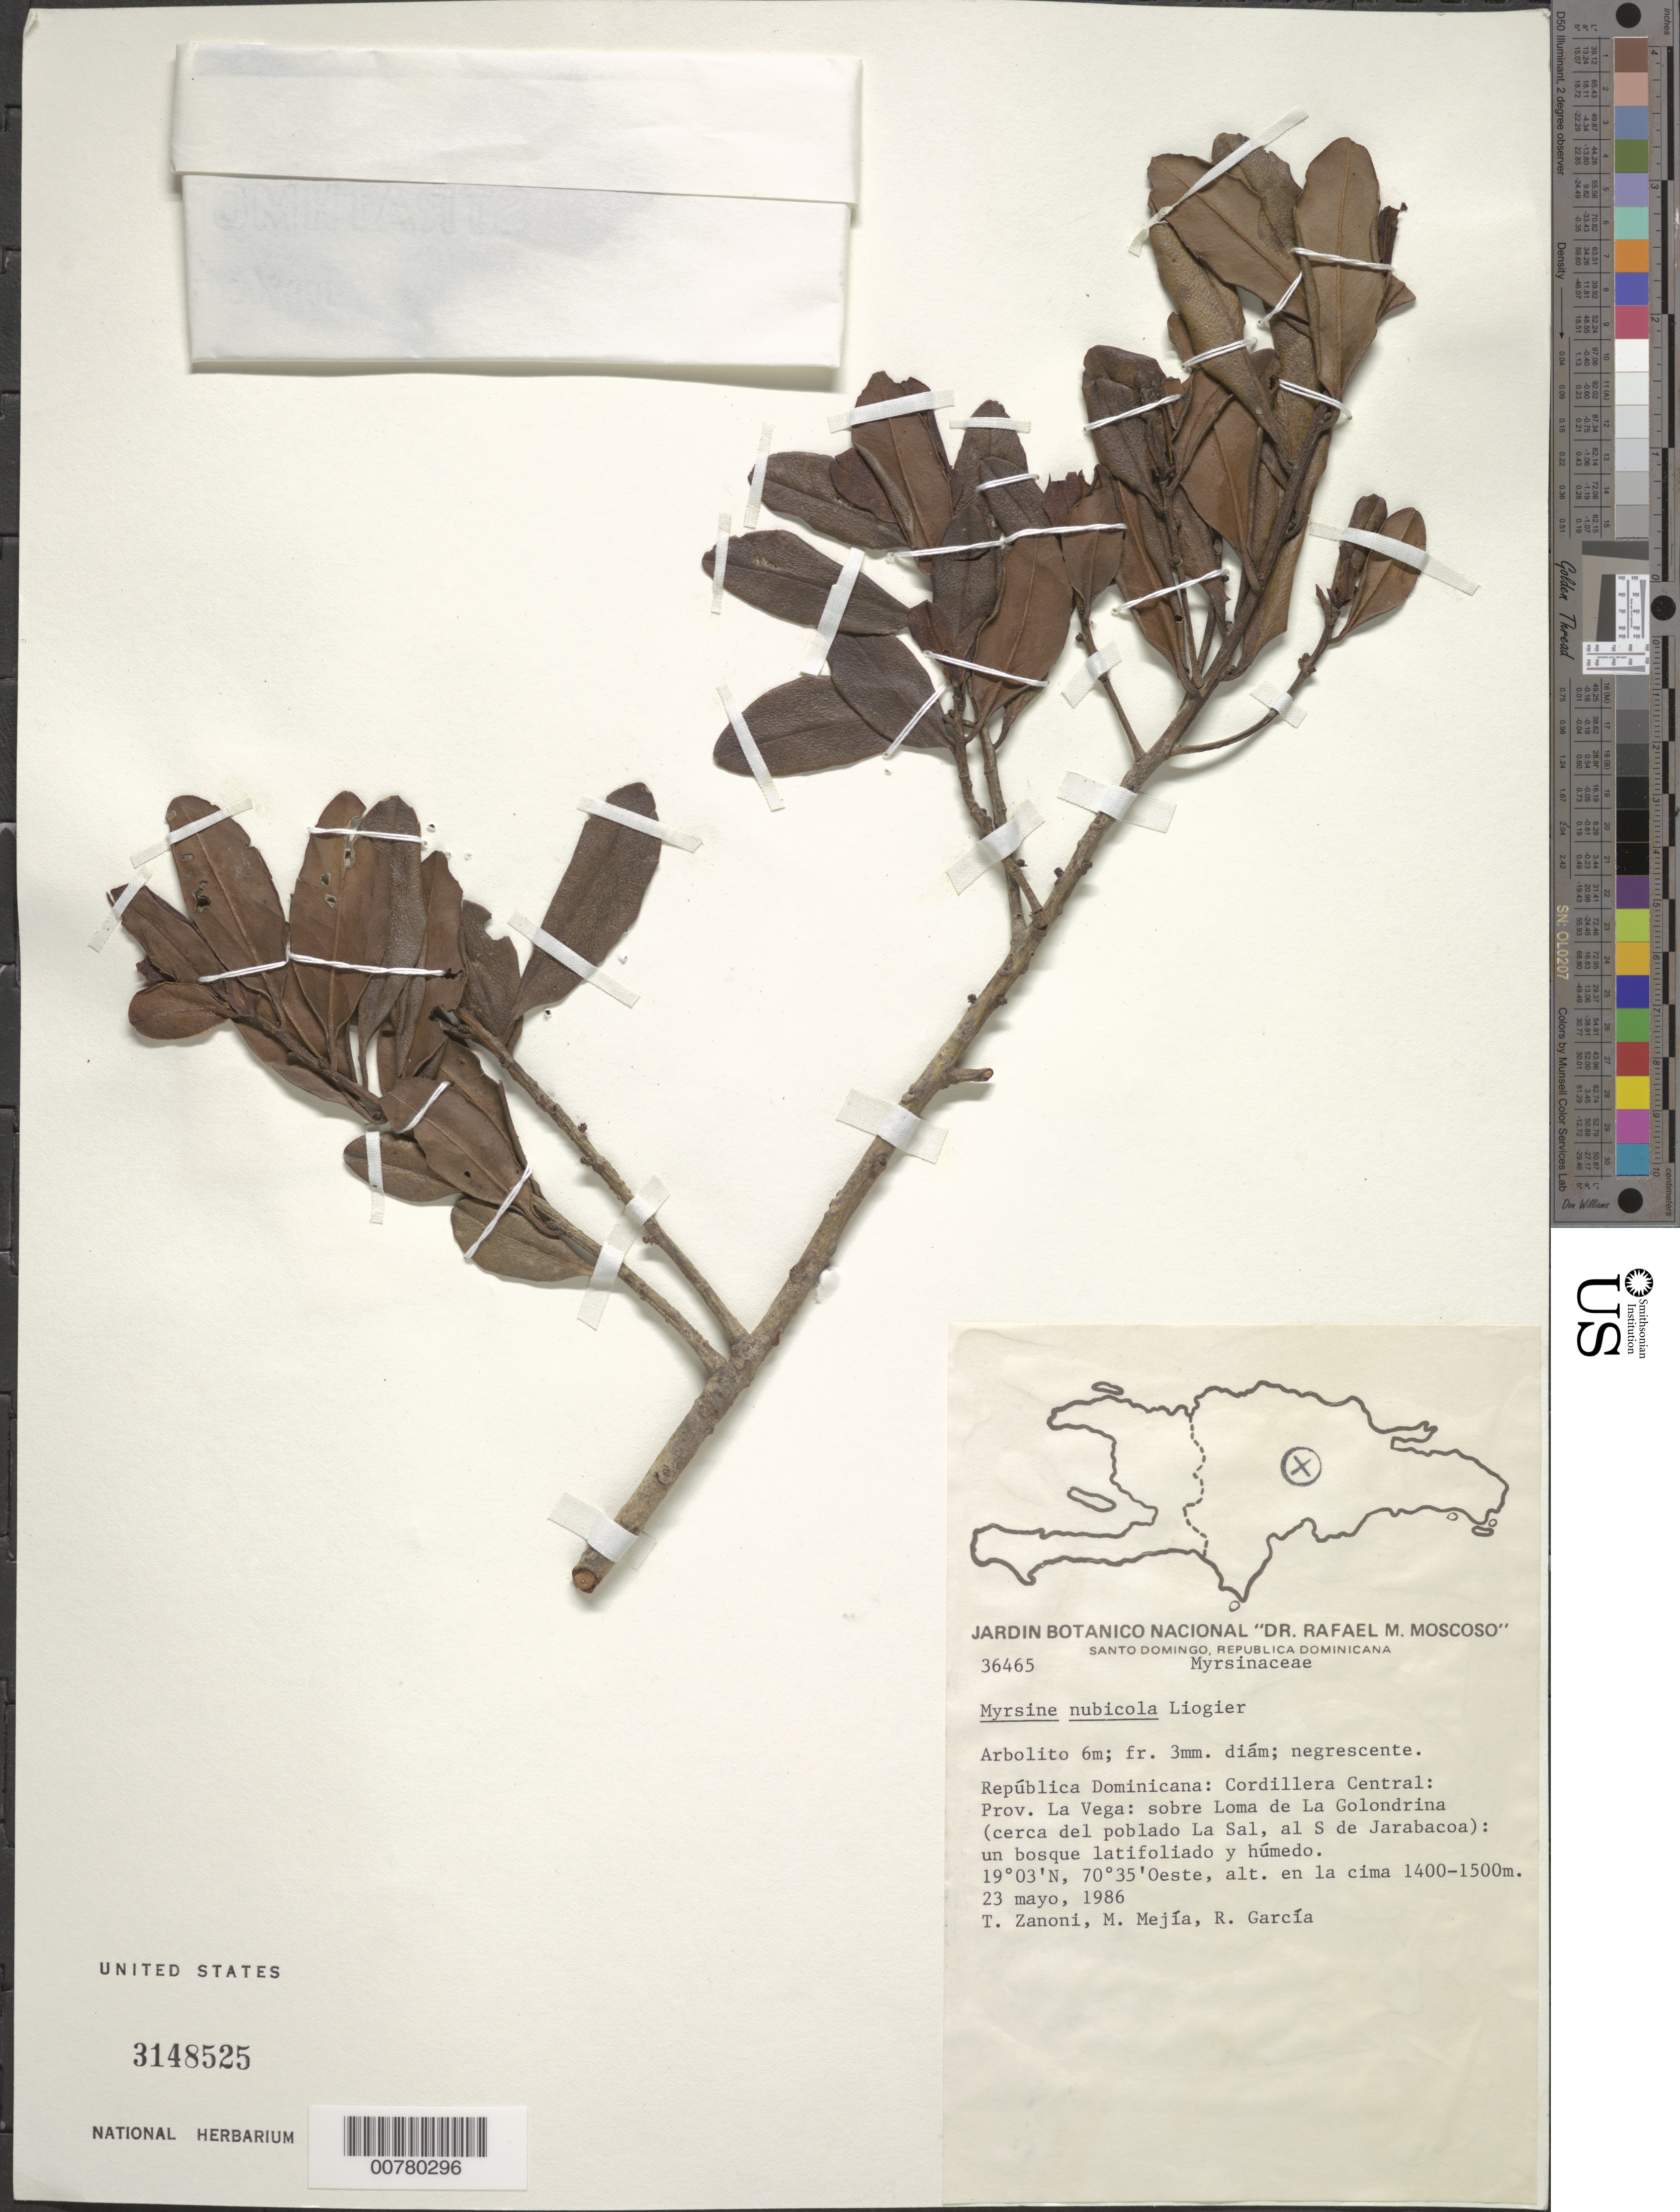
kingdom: Plantae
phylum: Tracheophyta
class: Magnoliopsida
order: Ericales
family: Primulaceae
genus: Myrsine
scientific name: Myrsine nubicola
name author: Alain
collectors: T. A. Zanoni, M. Mejia & R. G. García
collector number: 36465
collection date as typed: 23 May 1986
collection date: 1986-05-23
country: Dominican Republic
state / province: La Vega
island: Hispaniola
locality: Top of La Golondrina hill (close to La Sal village, S of Jarabacoa).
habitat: Broadleaf forest, humid.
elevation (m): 1400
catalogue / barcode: US 3148525